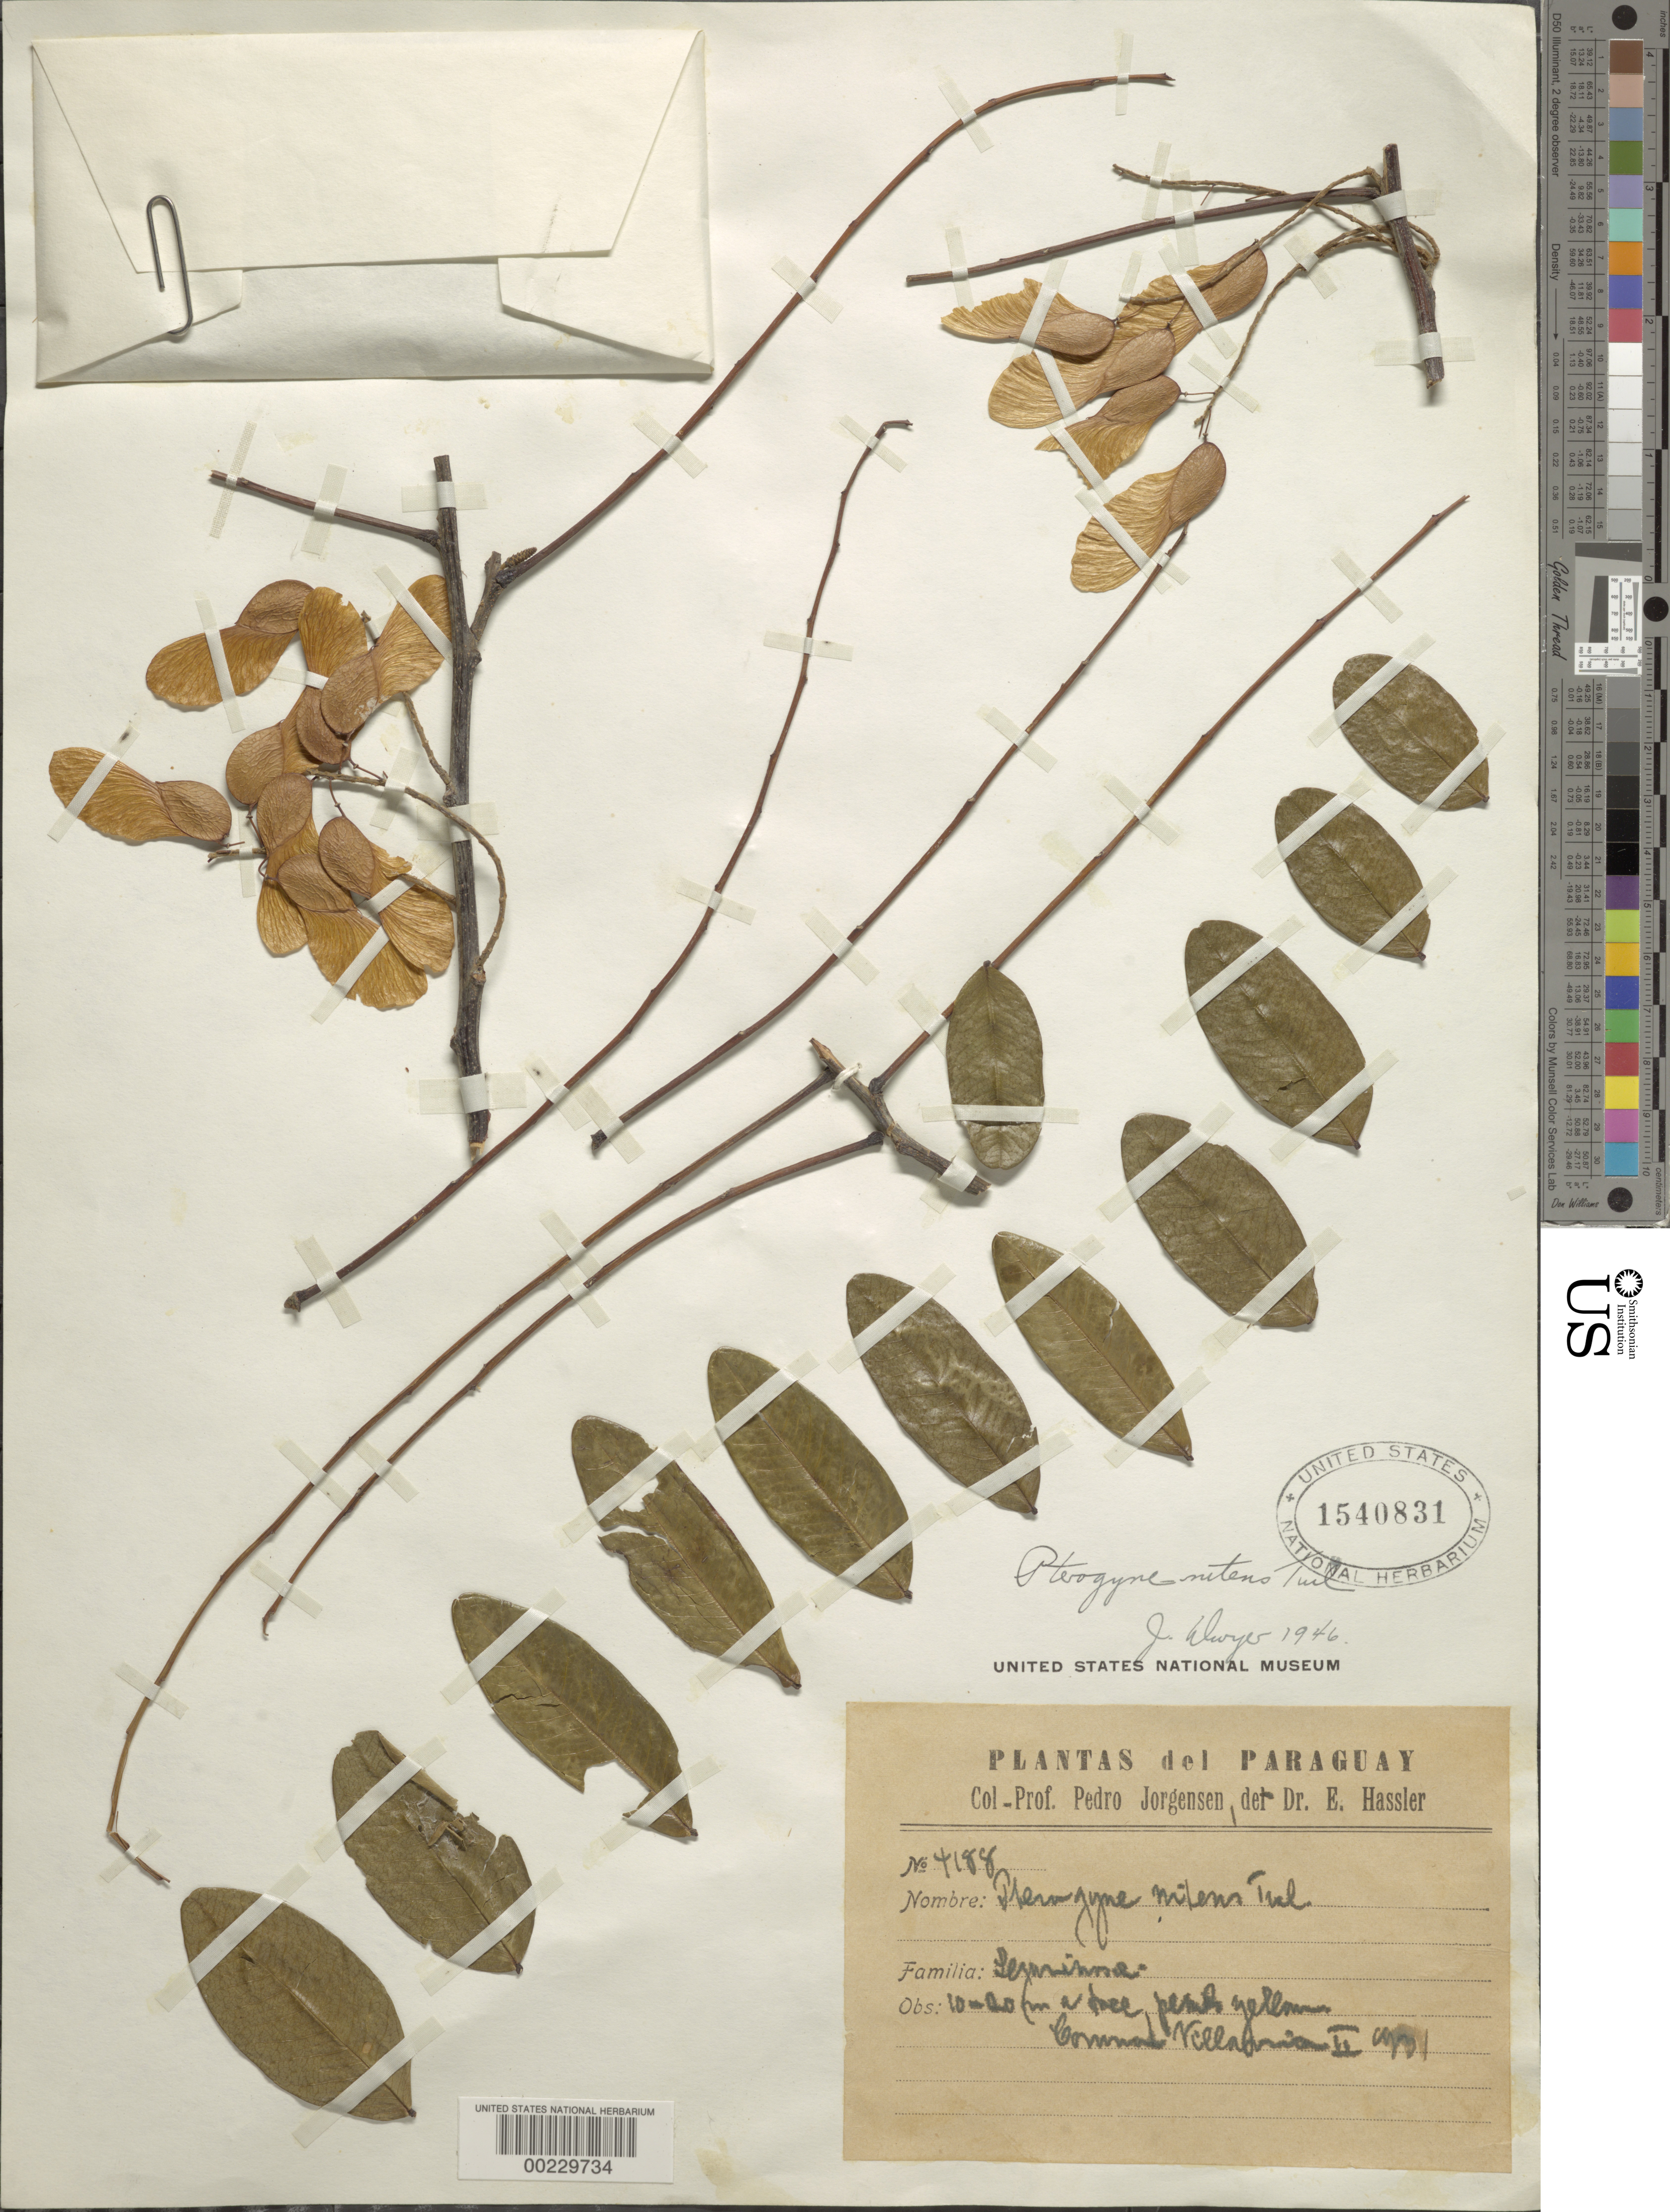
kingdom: Plantae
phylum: Tracheophyta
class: Magnoliopsida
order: Fabales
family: Fabaceae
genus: Pterogyne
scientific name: Pterogyne nitens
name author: Tul.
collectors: P. Jorgensen & E. Hassler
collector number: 4188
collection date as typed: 1931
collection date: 1931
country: Paraguay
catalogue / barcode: US 1540831